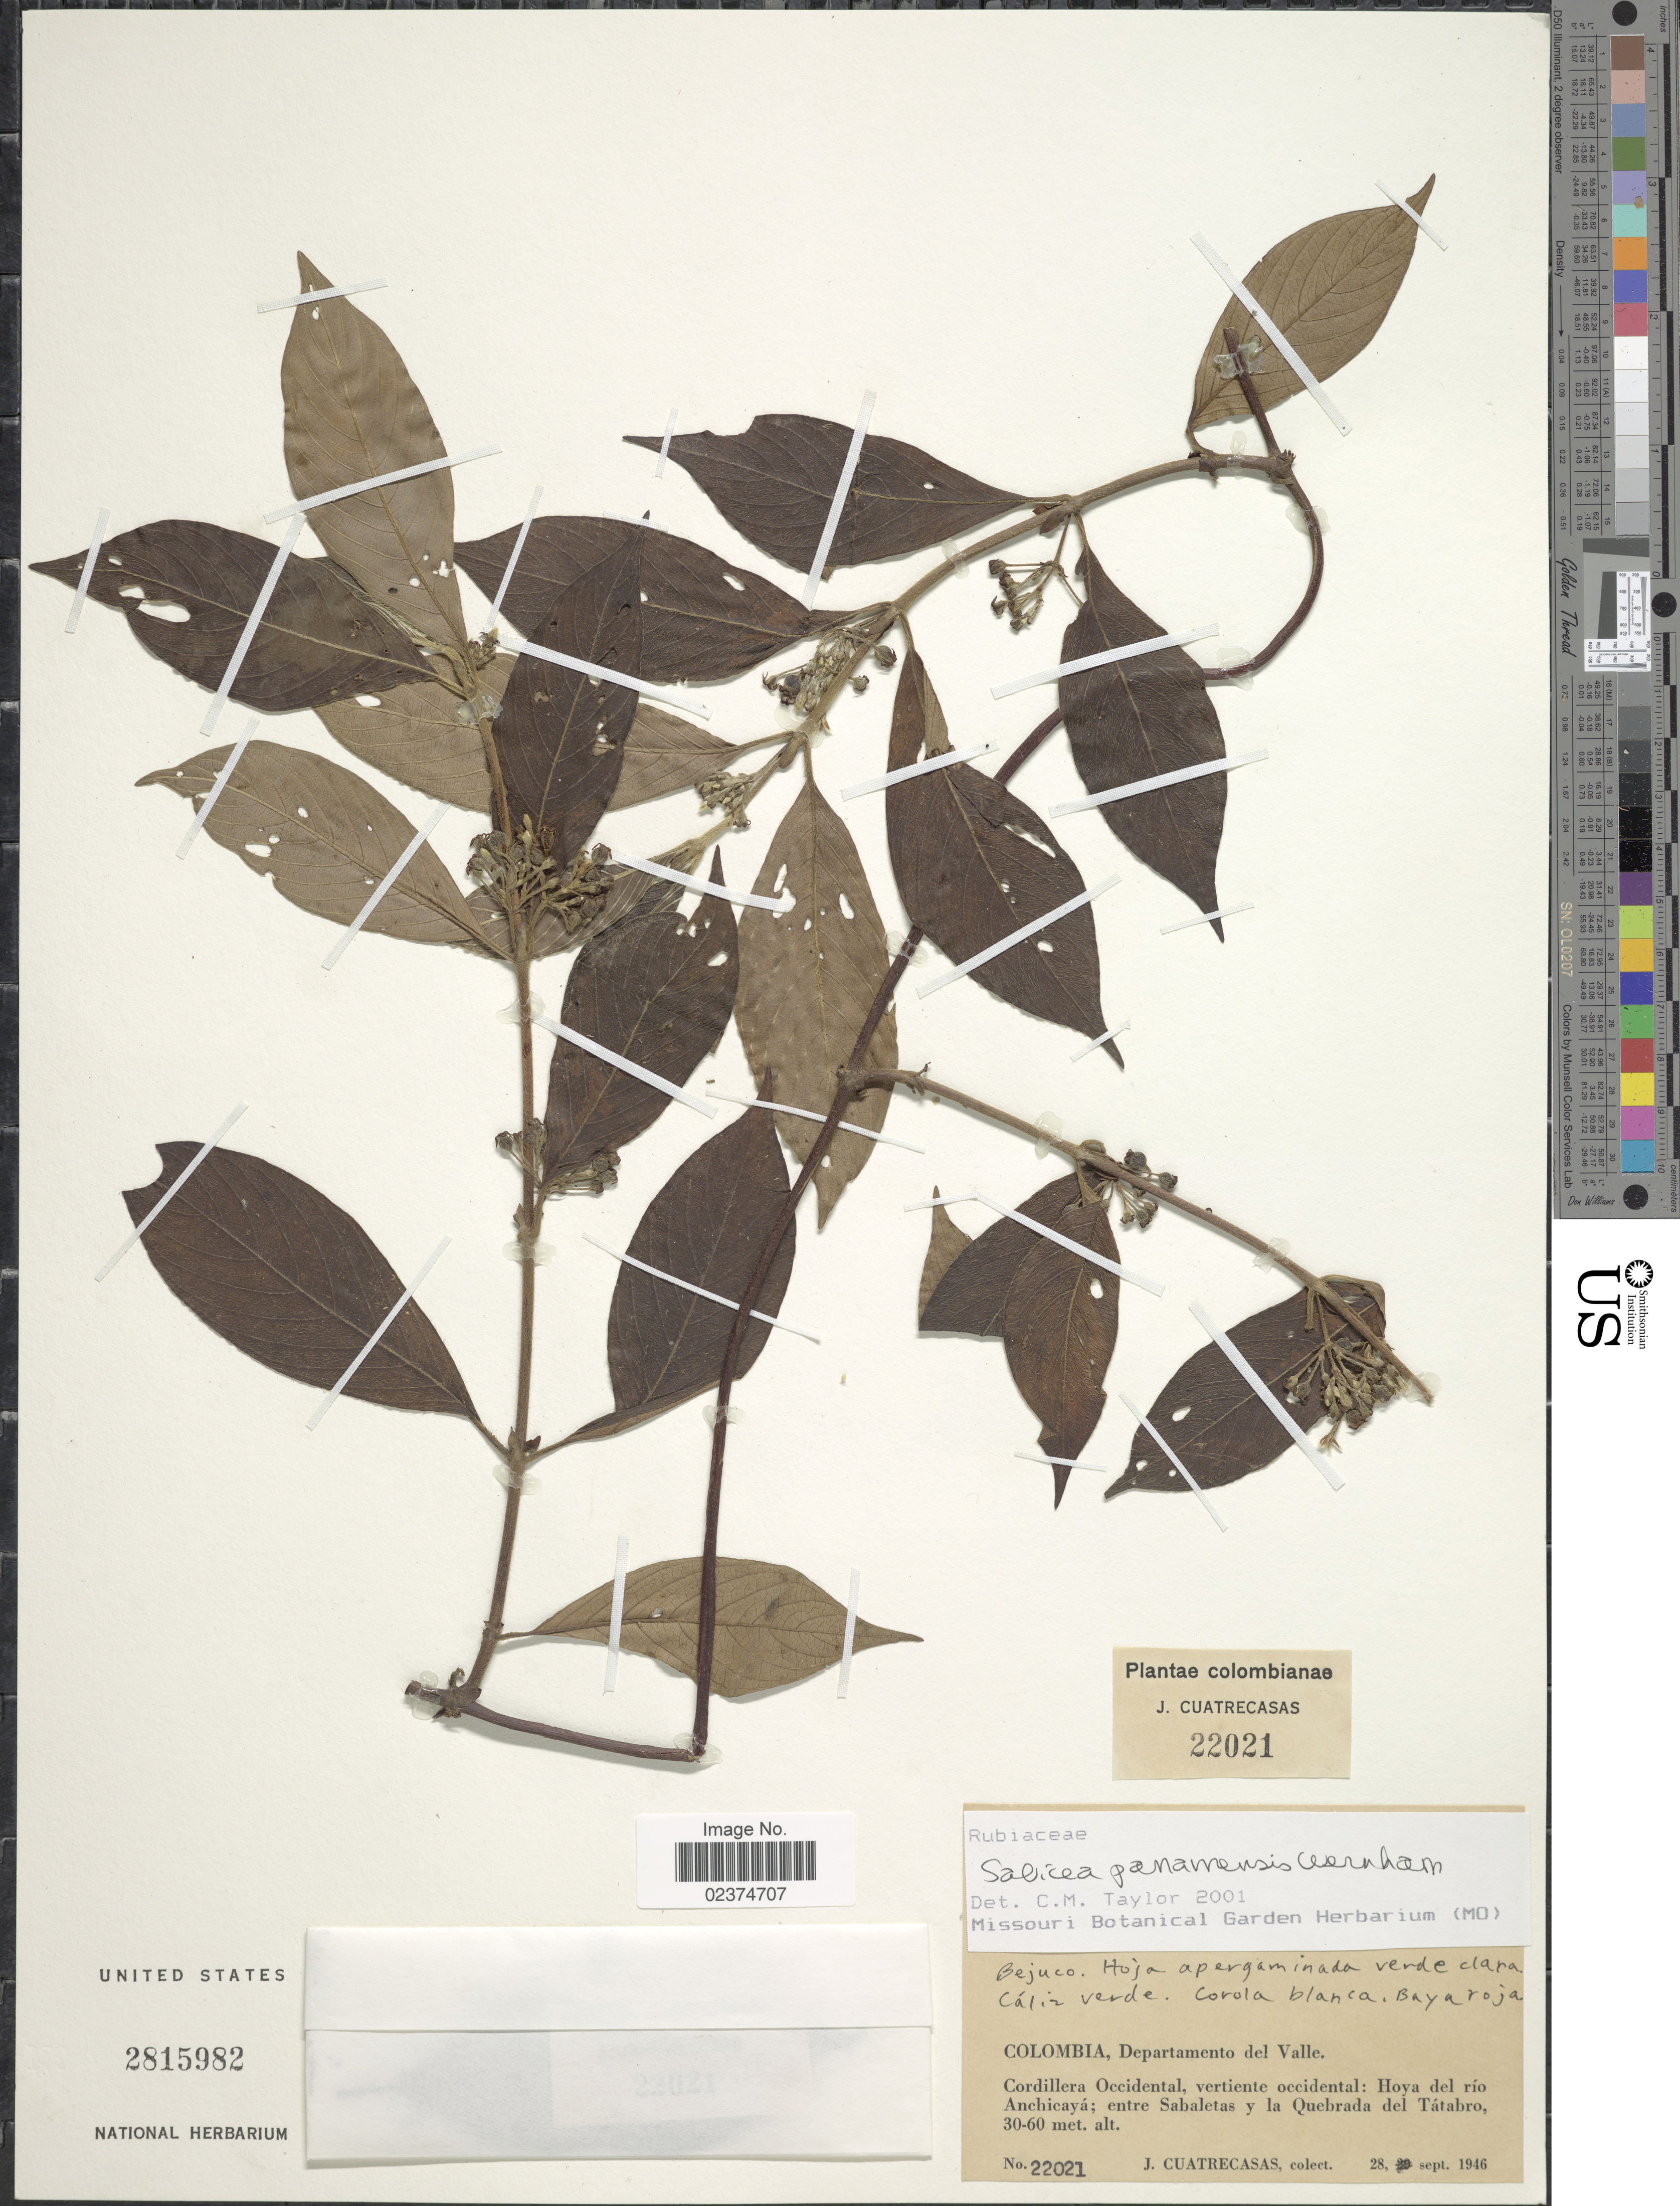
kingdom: Plantae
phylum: Tracheophyta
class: Magnoliopsida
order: Gentianales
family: Rubiaceae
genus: Sabicea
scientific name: Sabicea panamensis var. panamensis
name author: Wernham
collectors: J. Cuatrecasas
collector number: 22021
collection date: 1946-09-28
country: Colombia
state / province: Valle del Cauca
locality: Departamento del Valle, Cordillera Occidental, vertiente occidental: Hoya del rio Anchicaya; entre Sabaletas y la Quebrada del Tatabro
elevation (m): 30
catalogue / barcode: US 2815982